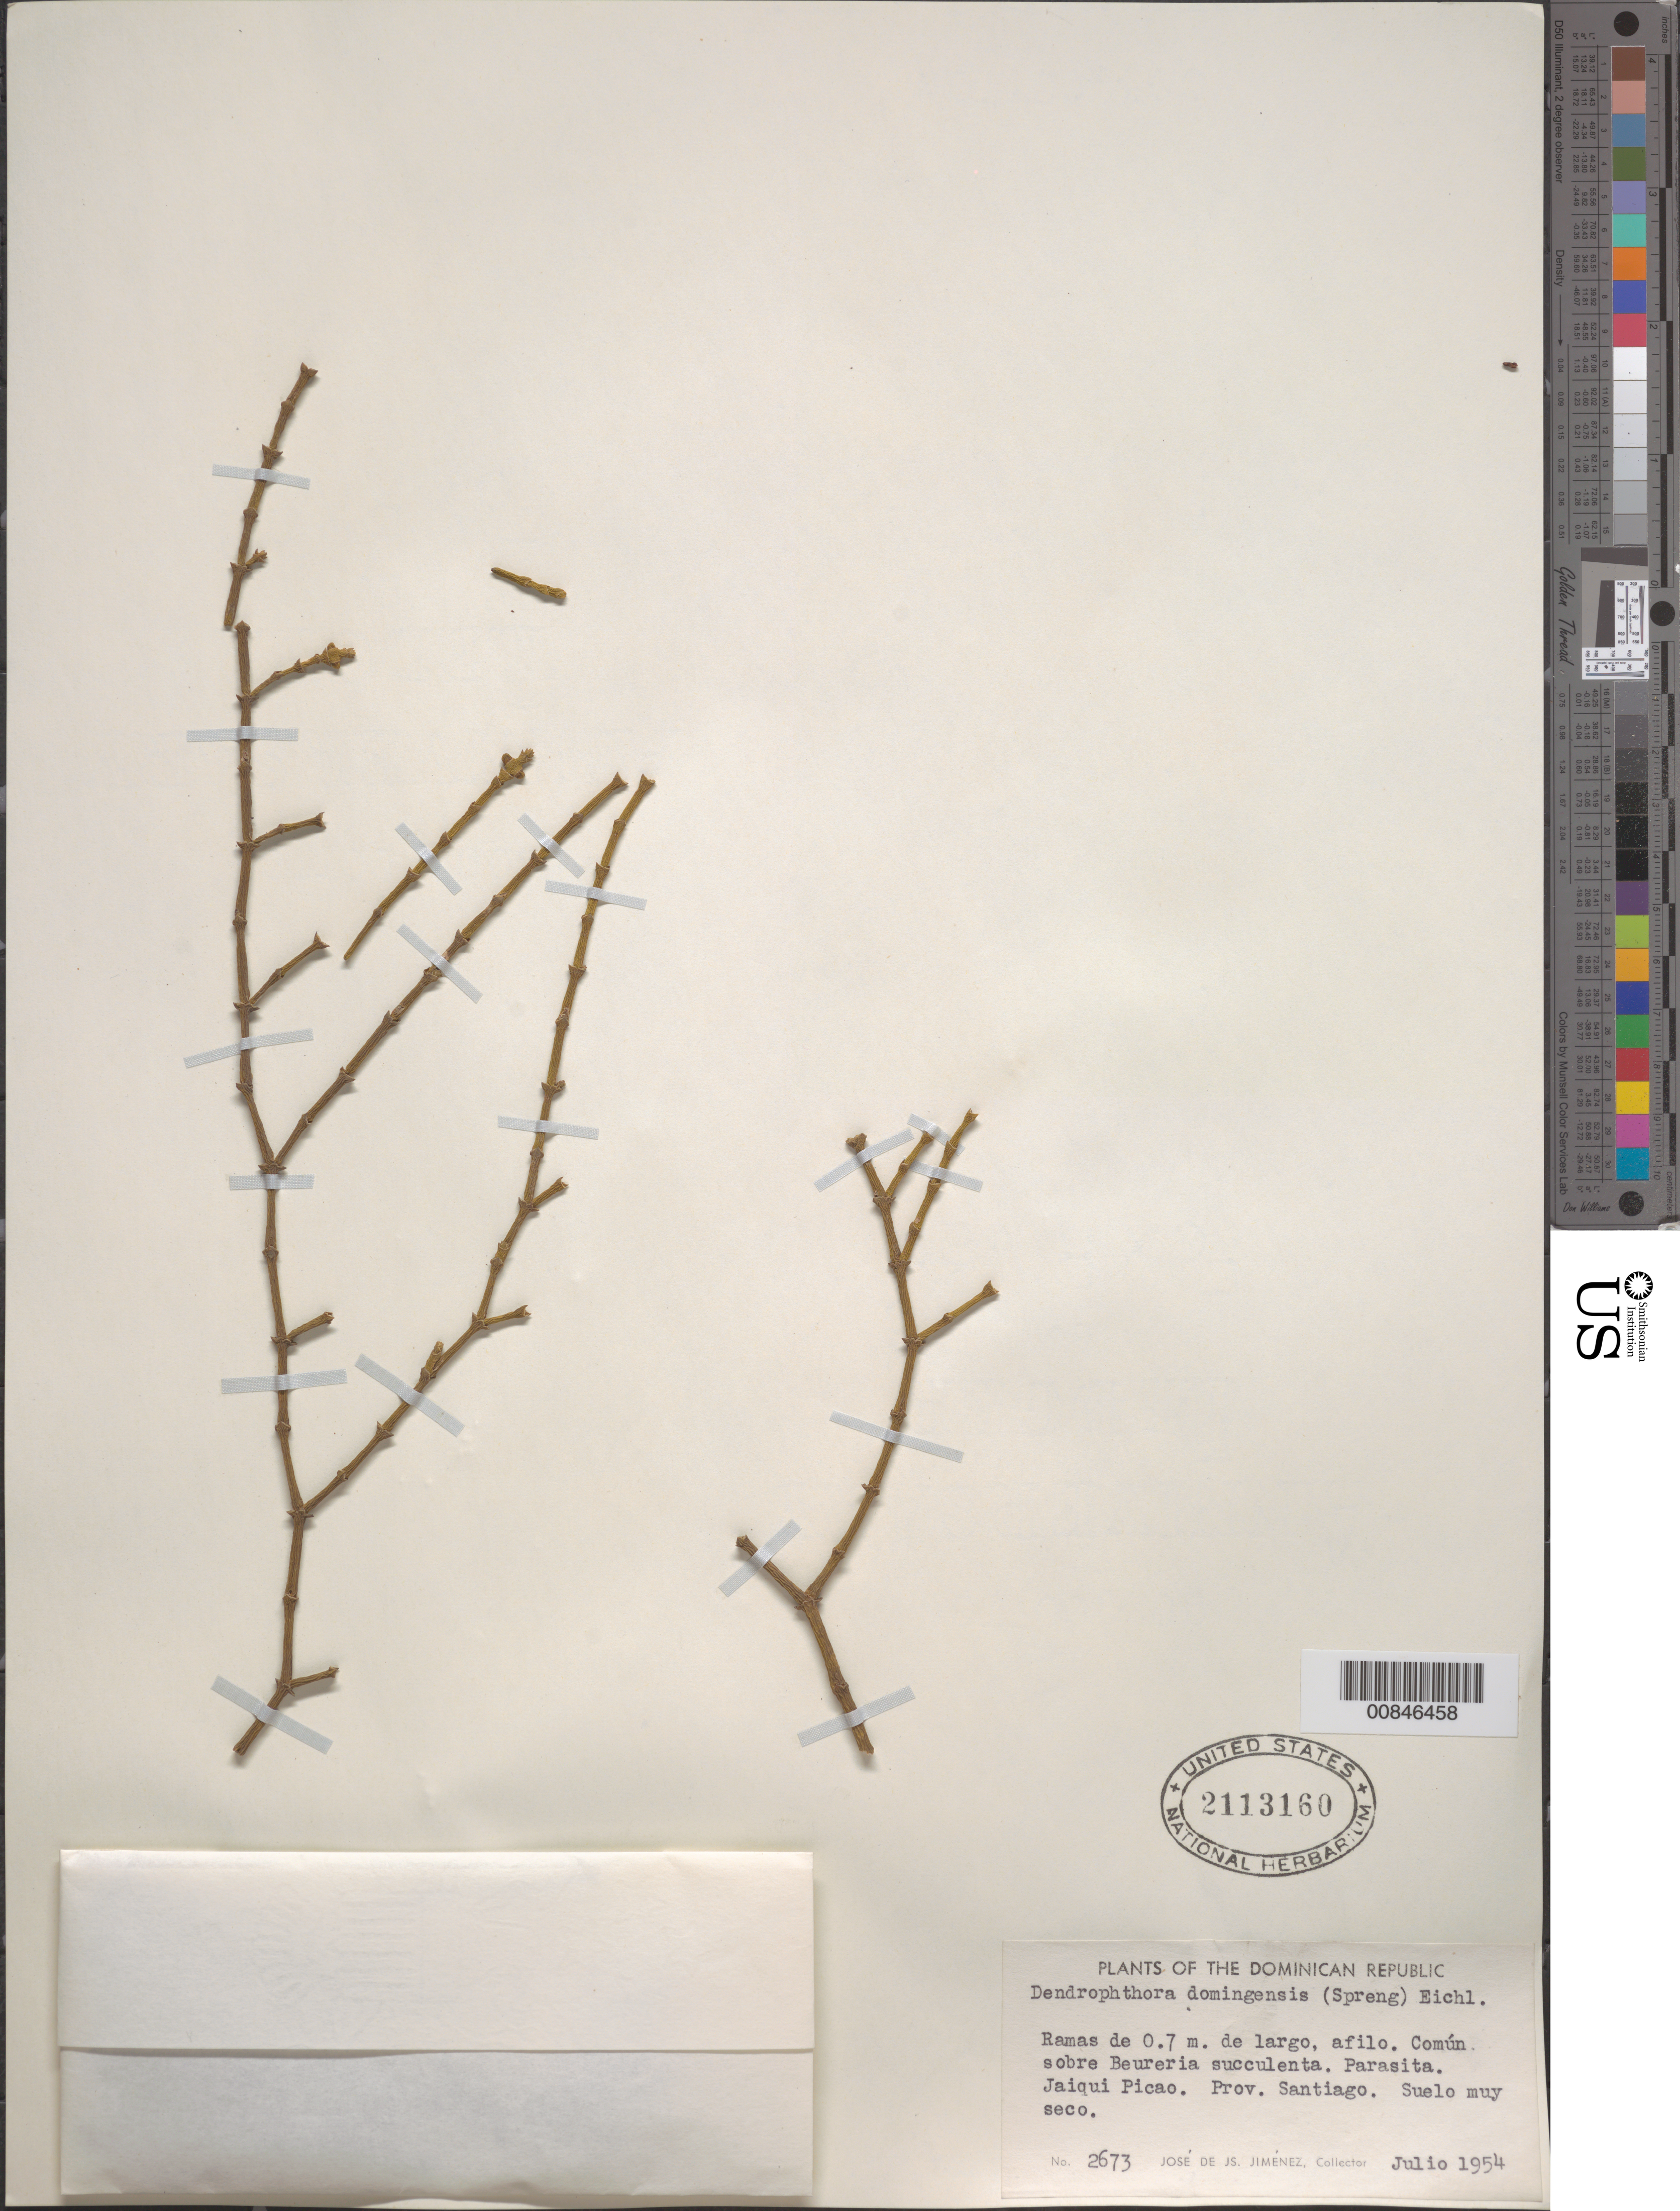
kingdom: Plantae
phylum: Tracheophyta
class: Magnoliopsida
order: Santalales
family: Viscaceae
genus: Dendrophthora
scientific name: Dendrophthora domingensis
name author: (Spreng.) Eichler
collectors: J. J. Jiménez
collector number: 2673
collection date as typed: Jul 1954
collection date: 1954-07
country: Dominican Republic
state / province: Santiago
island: Hispaniola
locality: Jaiquí Picado.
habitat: Común sobre Beureria succulenta. Suelo muy seco.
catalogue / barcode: US 2113160